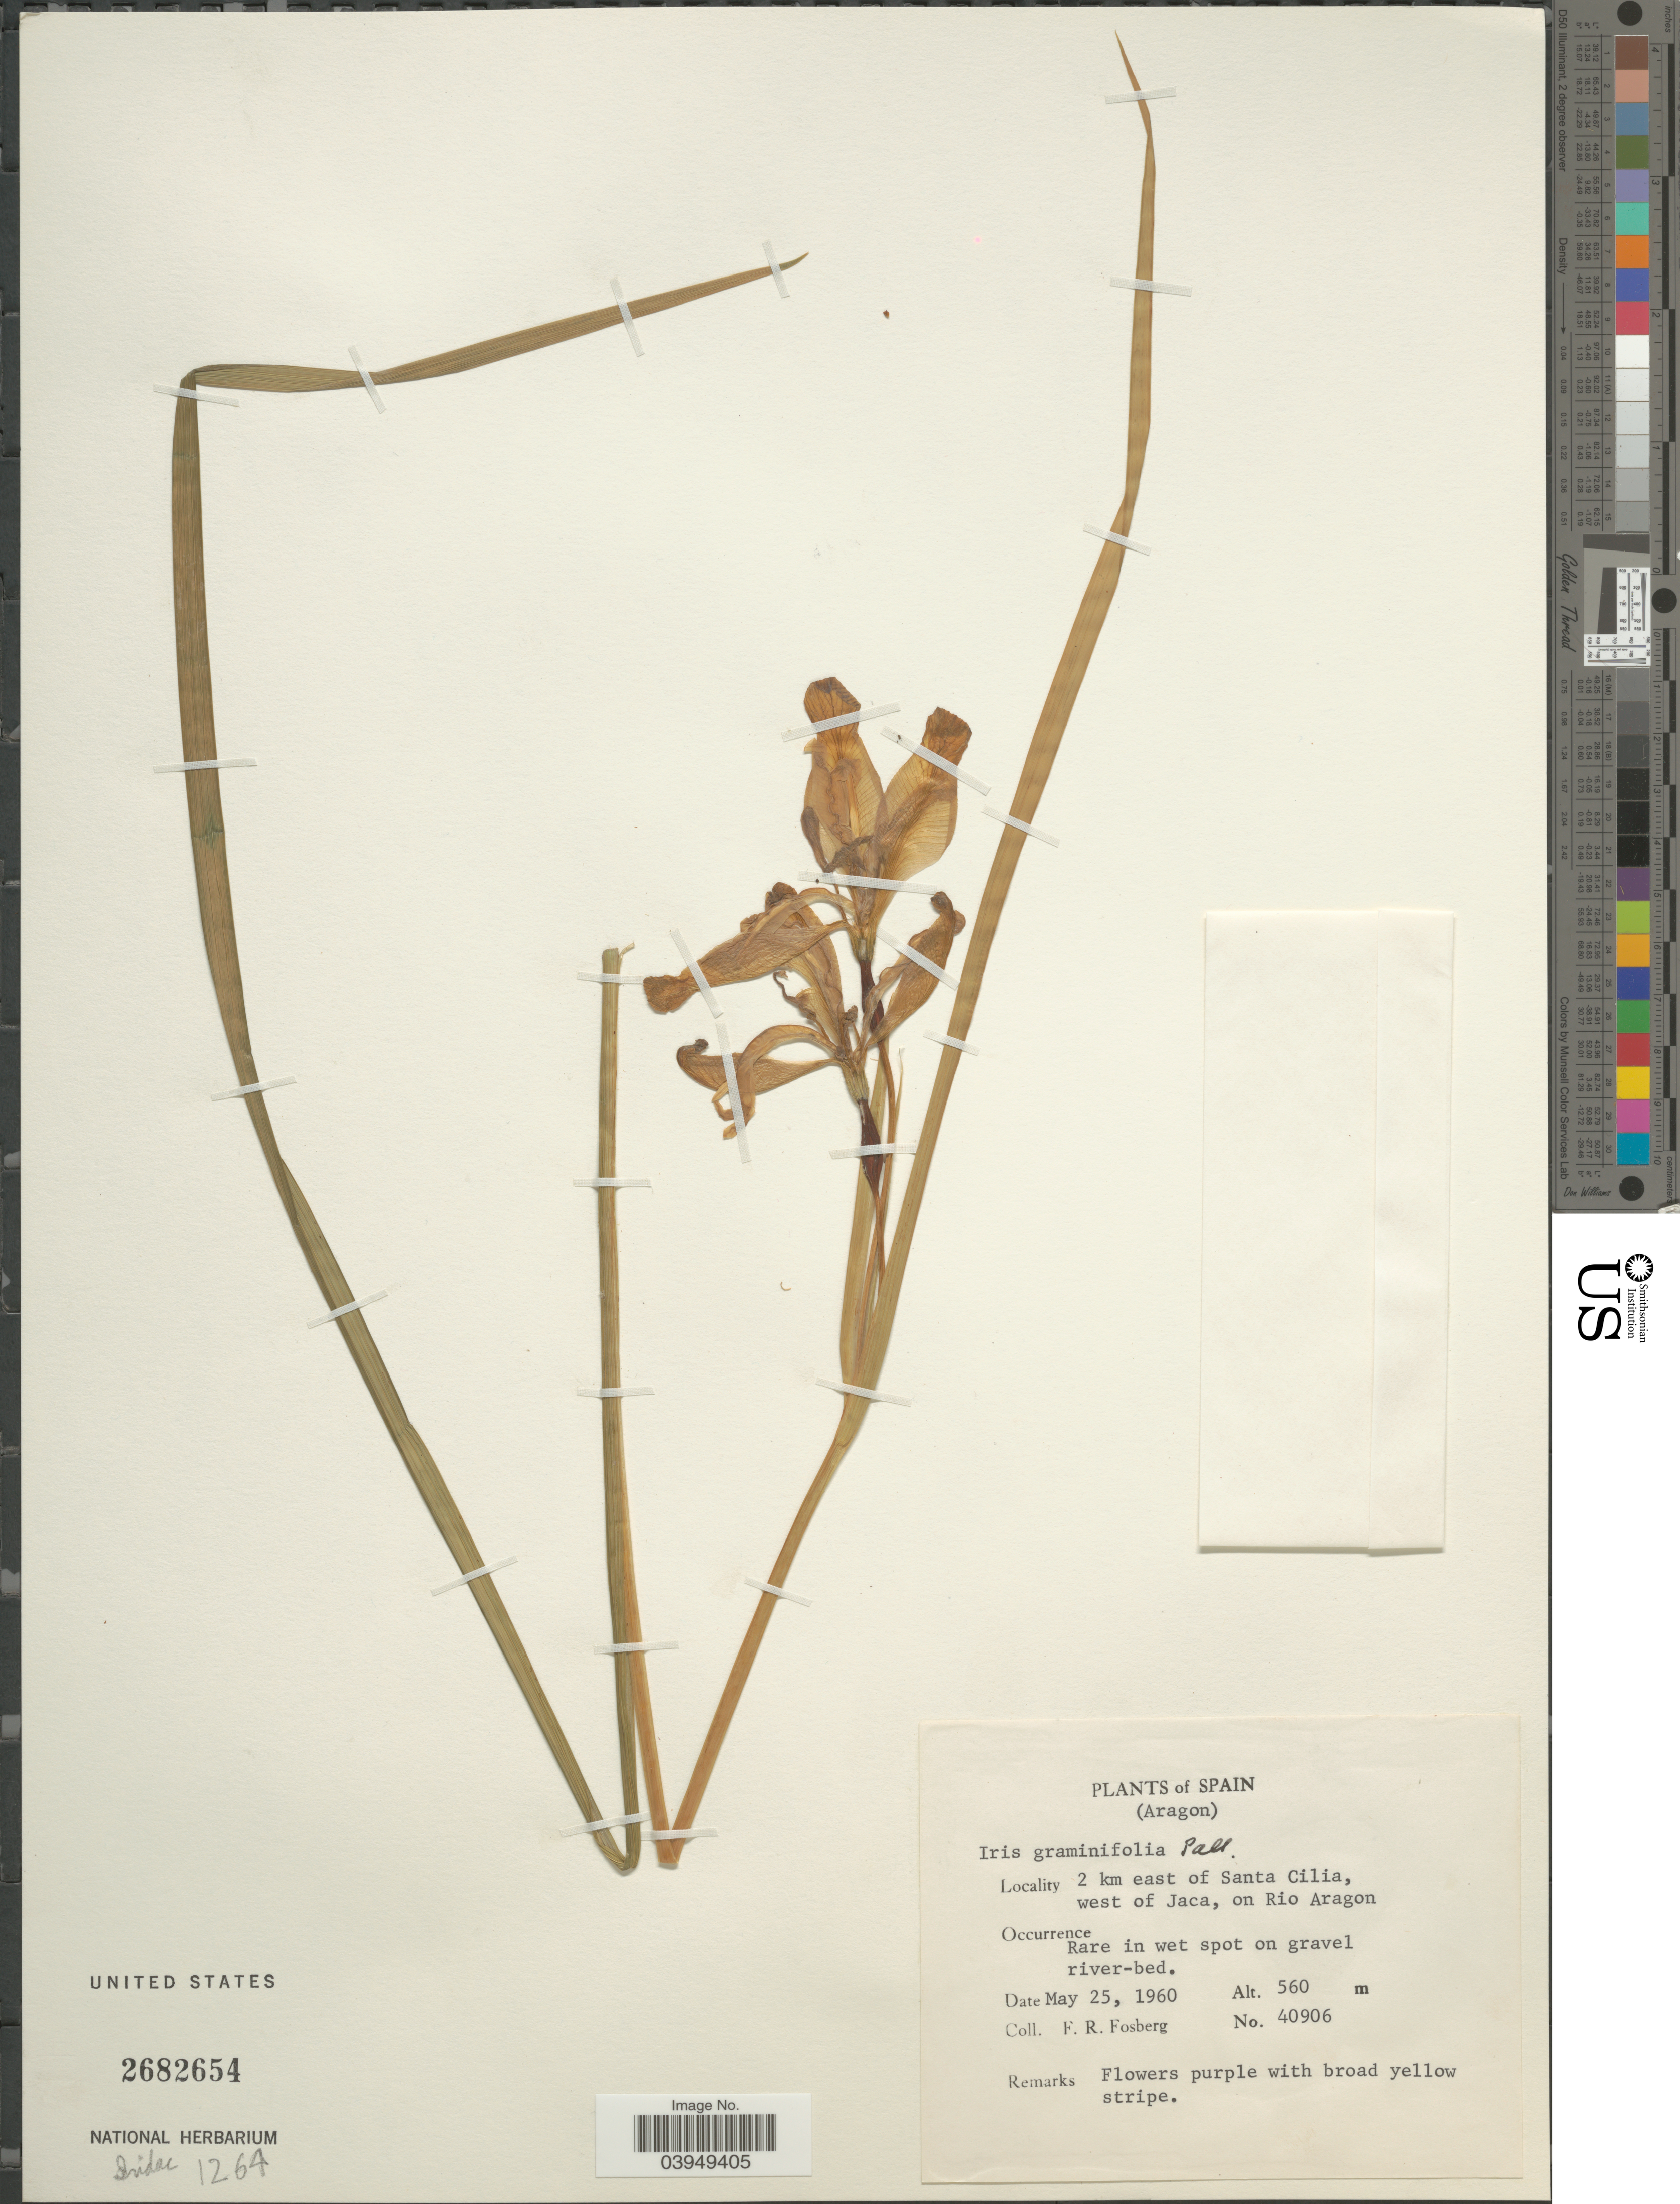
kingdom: Plantae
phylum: Tracheophyta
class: Liliopsida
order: Asparagales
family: Iridaceae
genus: Iris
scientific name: Iris graminifolia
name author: Freyn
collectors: F. R. Fosberg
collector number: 40906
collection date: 1960-05-25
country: Spain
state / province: Aragón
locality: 2 km east of Santa Cilia, west of Jaca, on Rio Aragon.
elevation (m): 560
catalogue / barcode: US 2682654